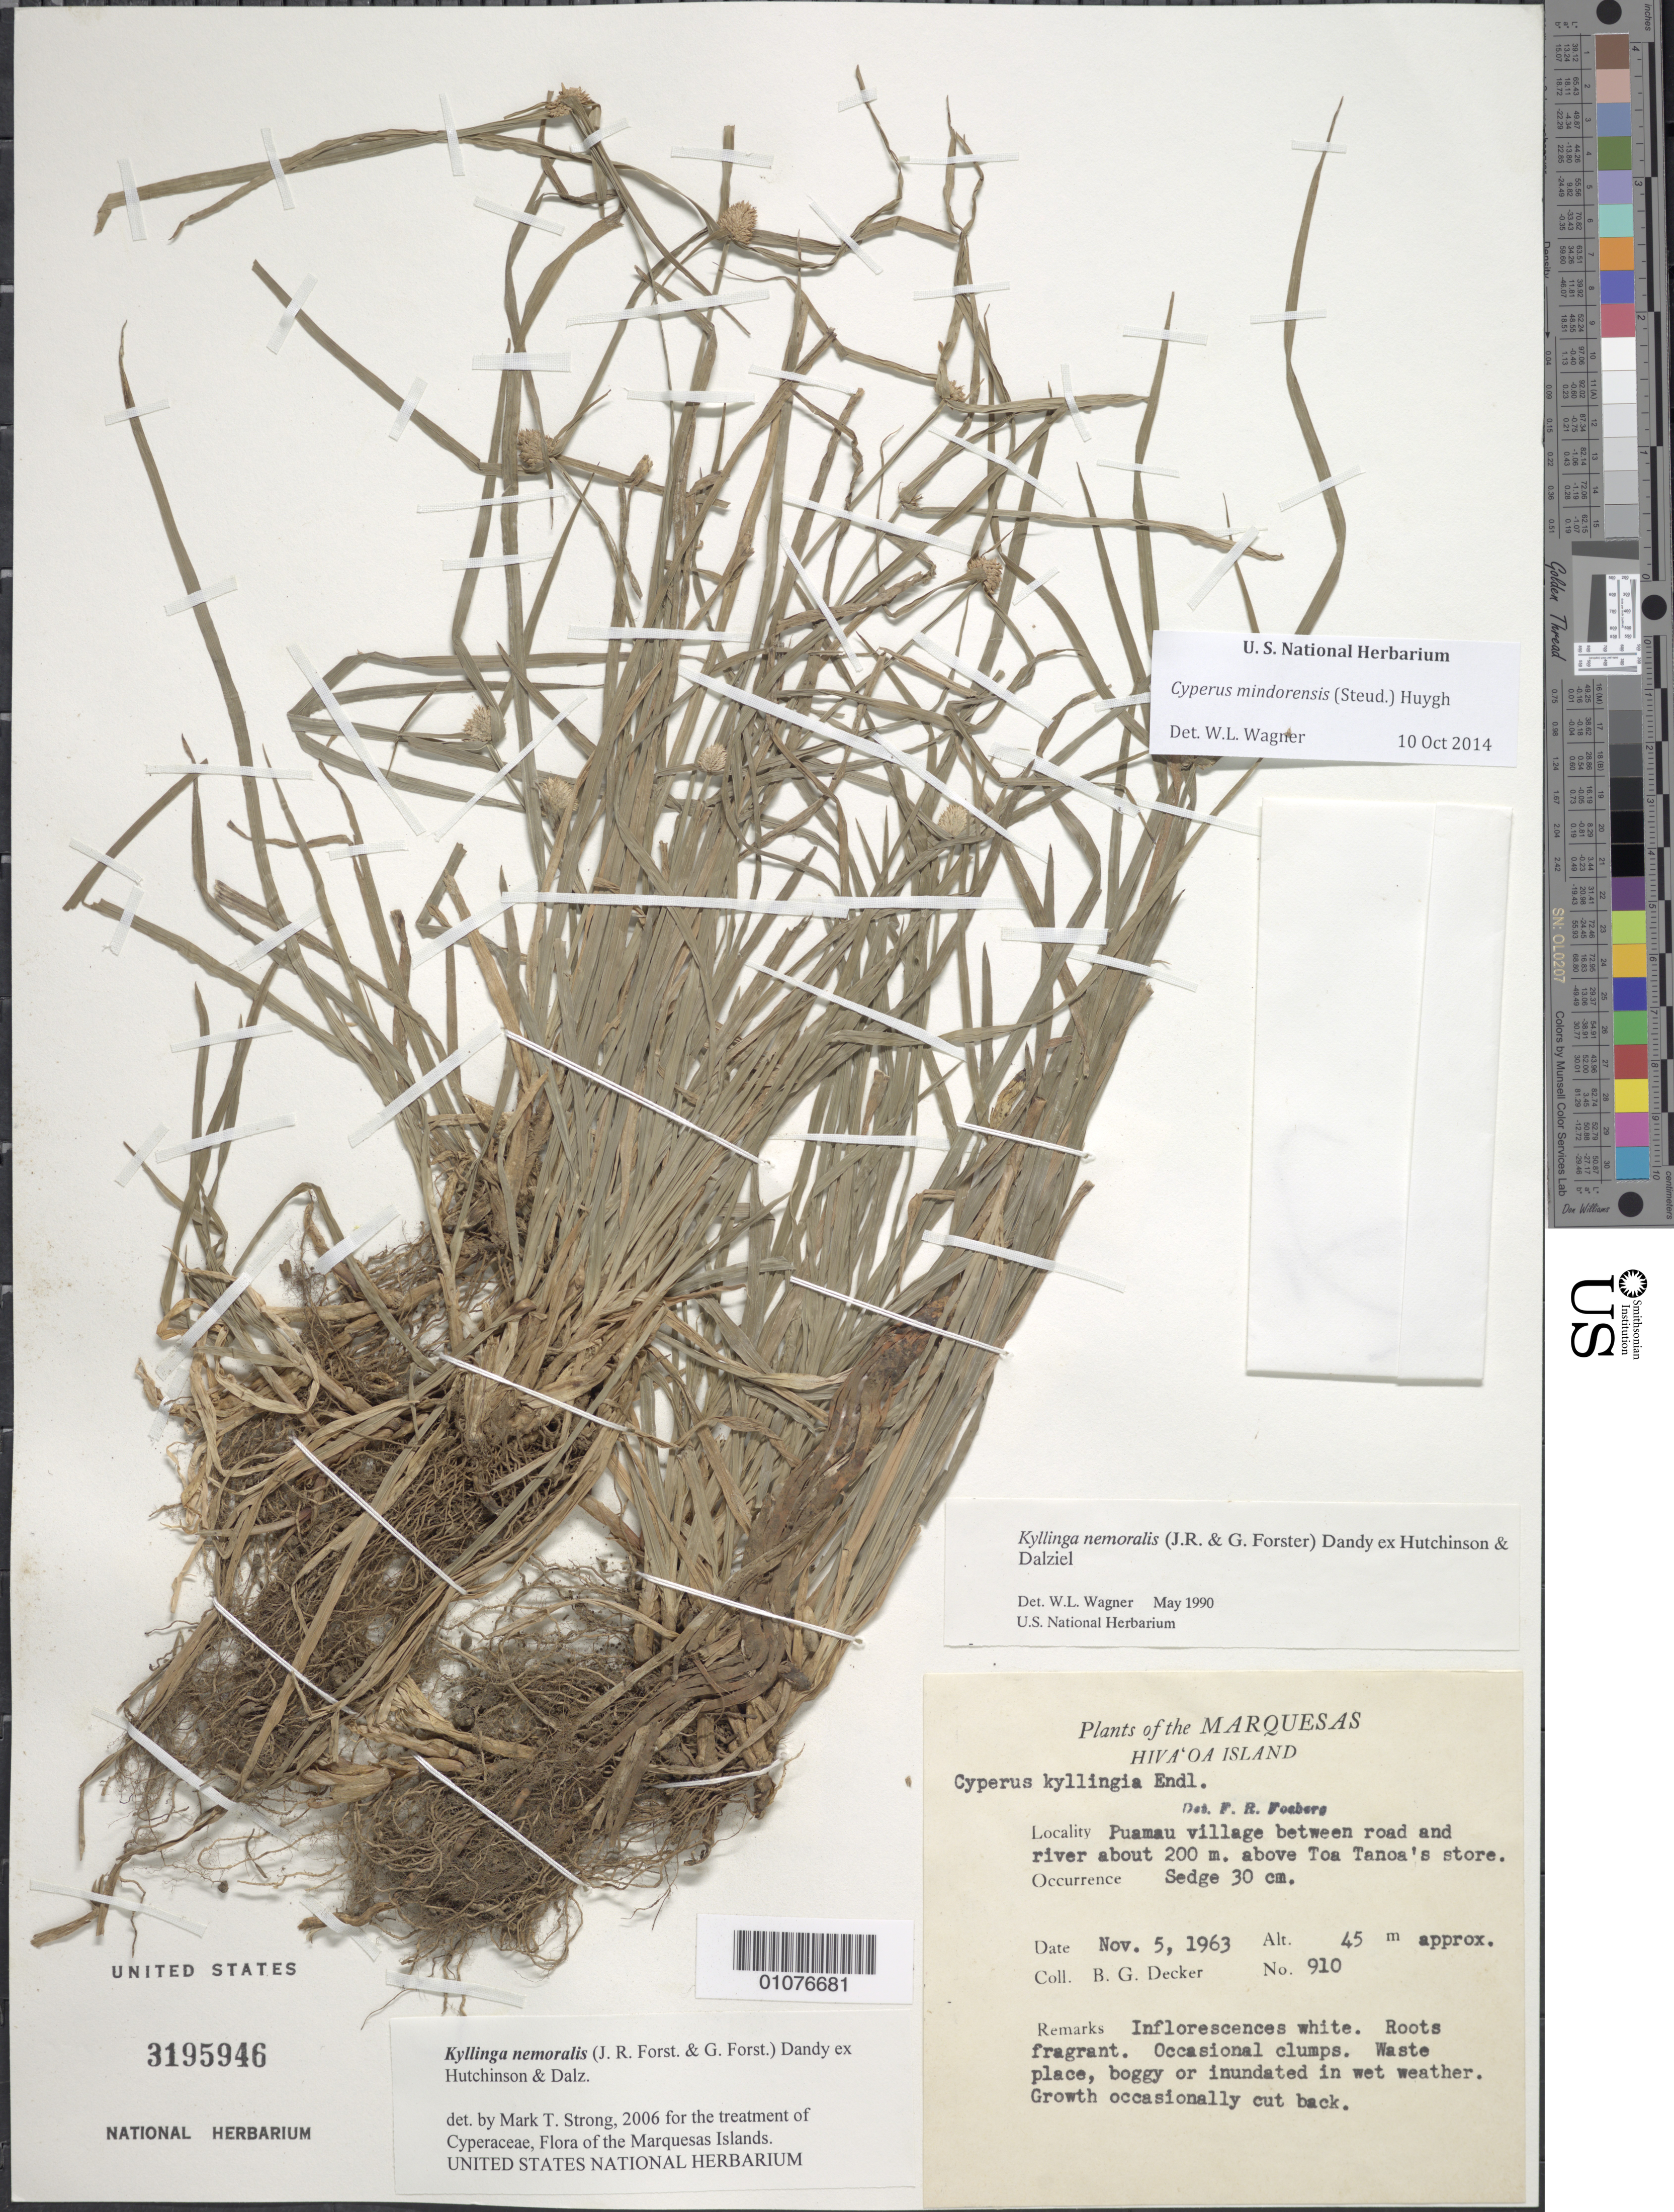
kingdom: Plantae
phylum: Tracheophyta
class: Liliopsida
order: Poales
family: Cyperaceae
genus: Cyperus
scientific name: Cyperus mindorensis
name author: (Steud.) Huygh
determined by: Lorence, David H., (PTBG), National Tropical Botanical Garden (UNITED STATES)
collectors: B. G. Decker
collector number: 910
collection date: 1963-11-05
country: French Polynesia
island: Hiva Oa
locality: Puamau village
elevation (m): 45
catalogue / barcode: US 3195946